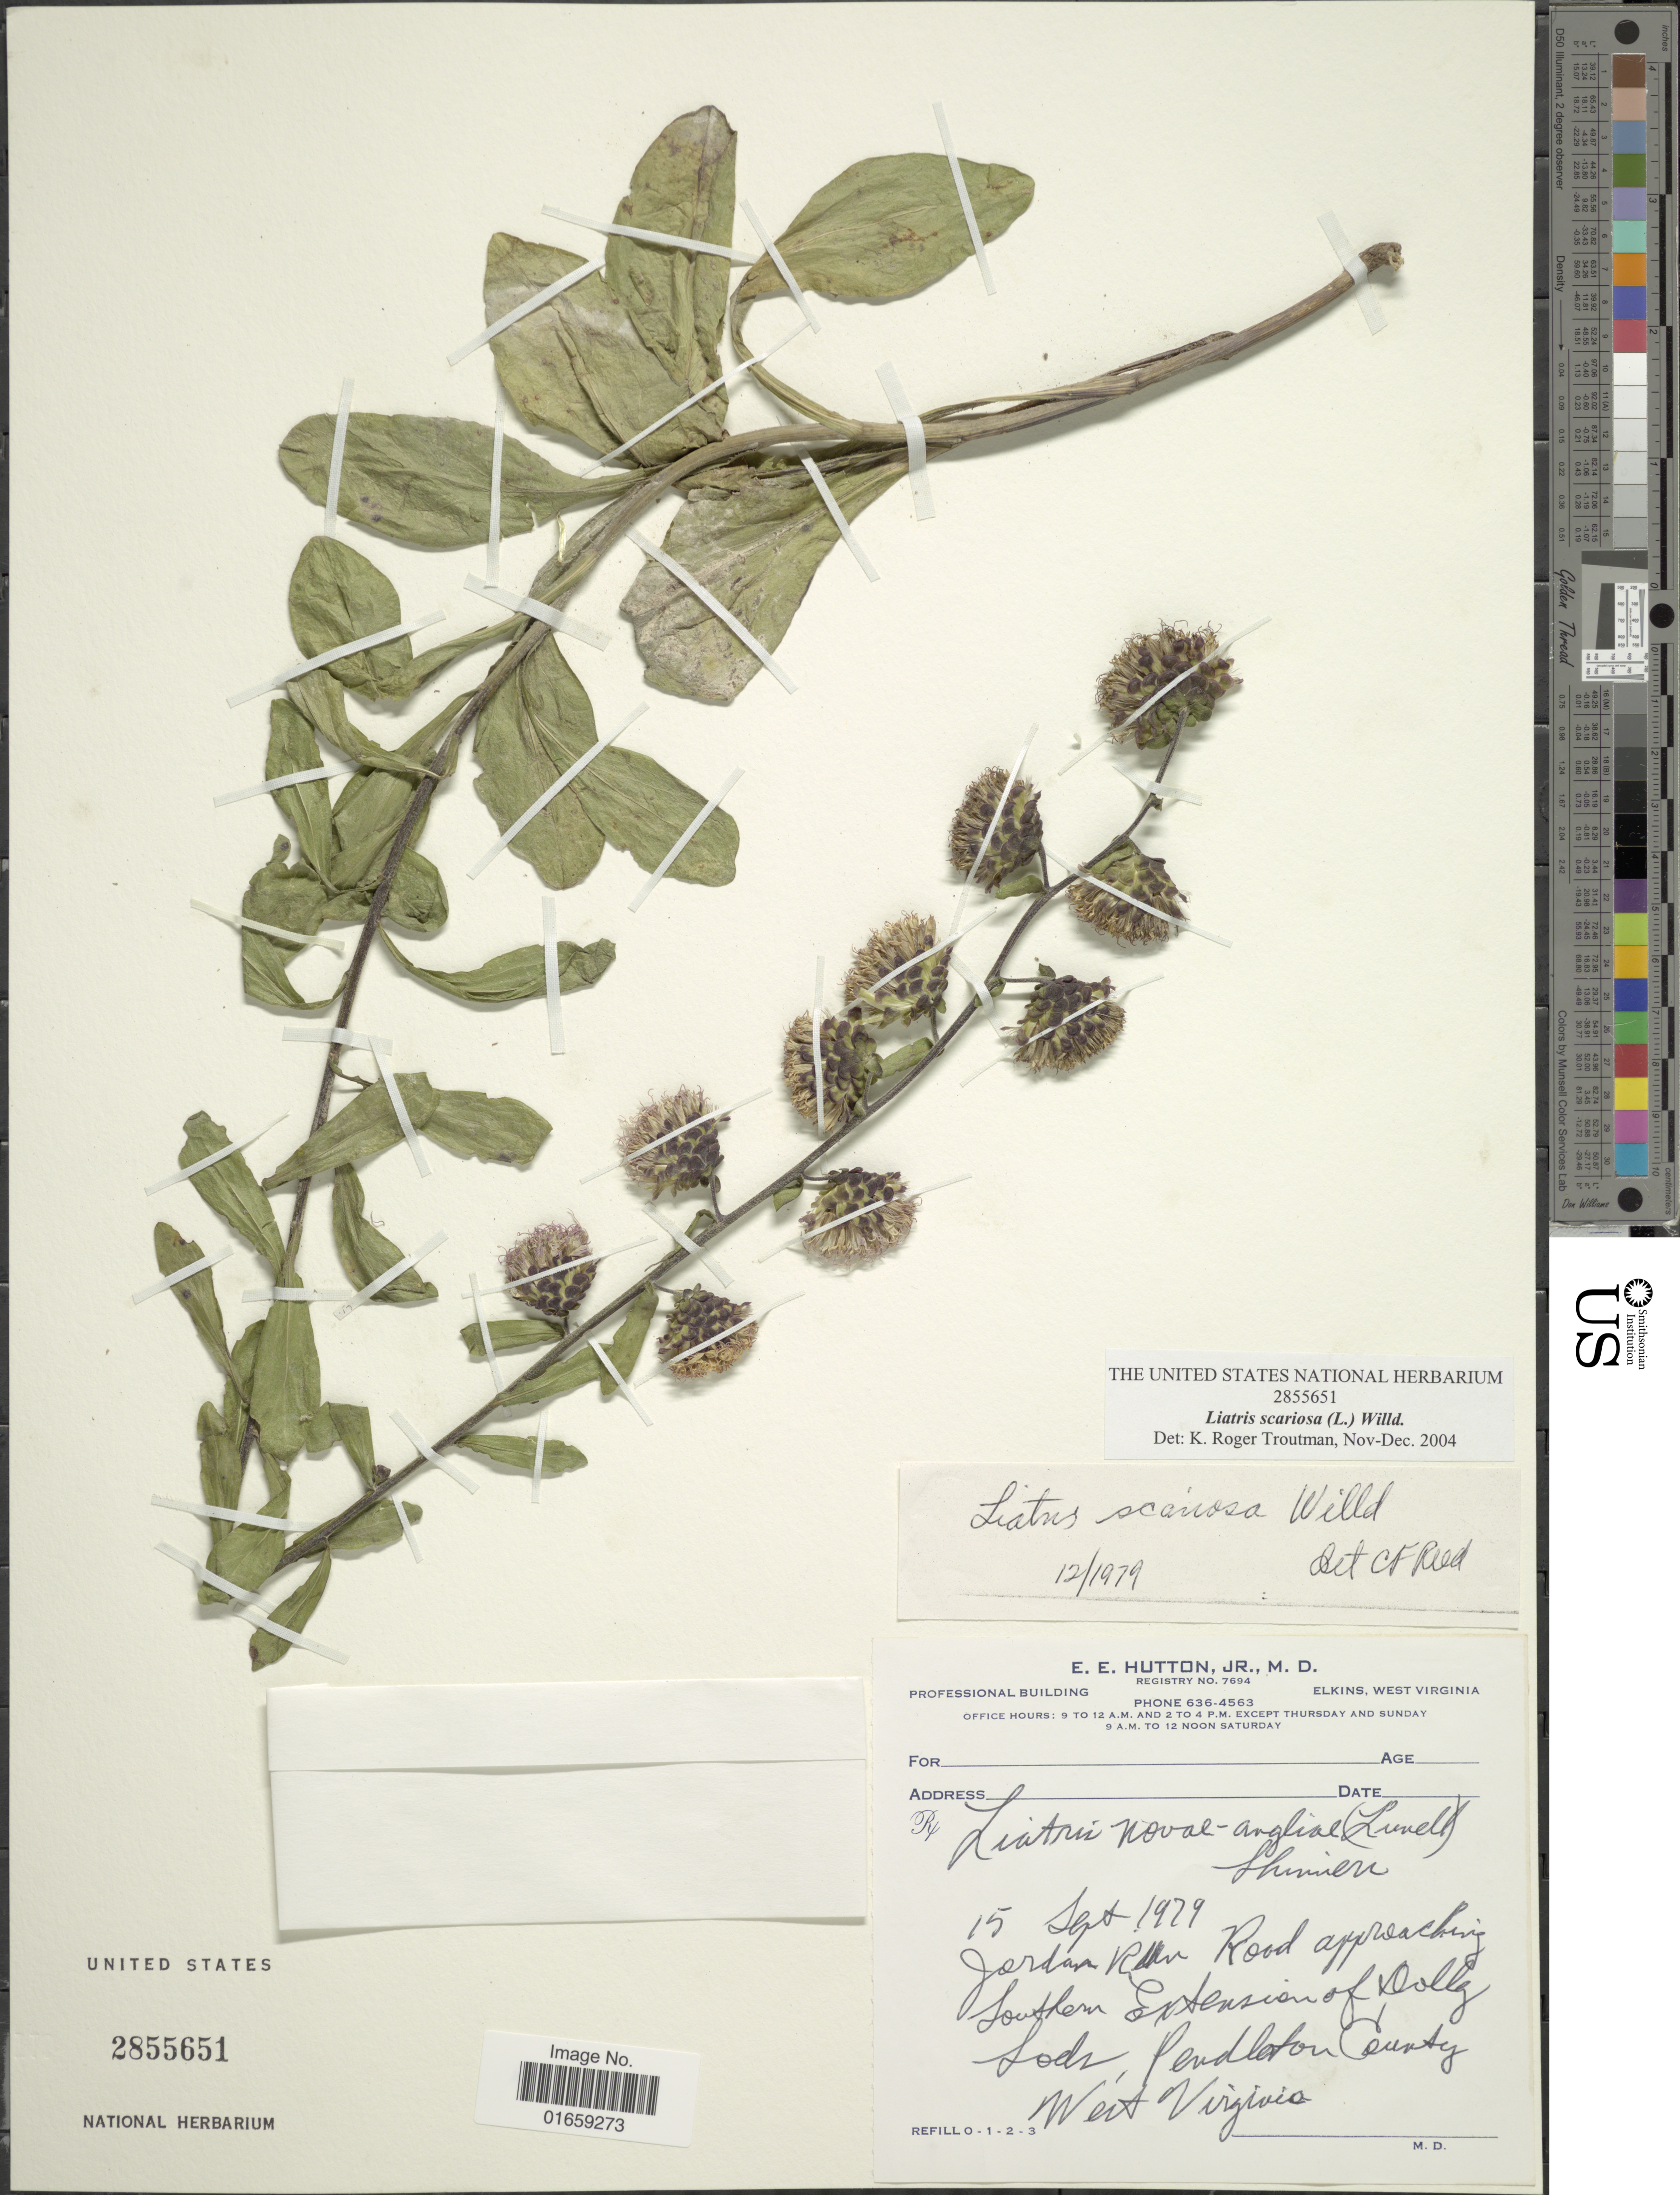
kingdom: Plantae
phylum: Tracheophyta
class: Magnoliopsida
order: Asterales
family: Asteraceae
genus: Liatris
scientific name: Liatris scariosa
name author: (L.) Willd.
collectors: E. Hutton Jr.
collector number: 7694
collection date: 1979-09-15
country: United States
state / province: West Virginia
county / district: Pendleton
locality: Jordan Run Road approaching Southern Extension of Dolly Sods, Pendleton County, West Virginia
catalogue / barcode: US 2855651